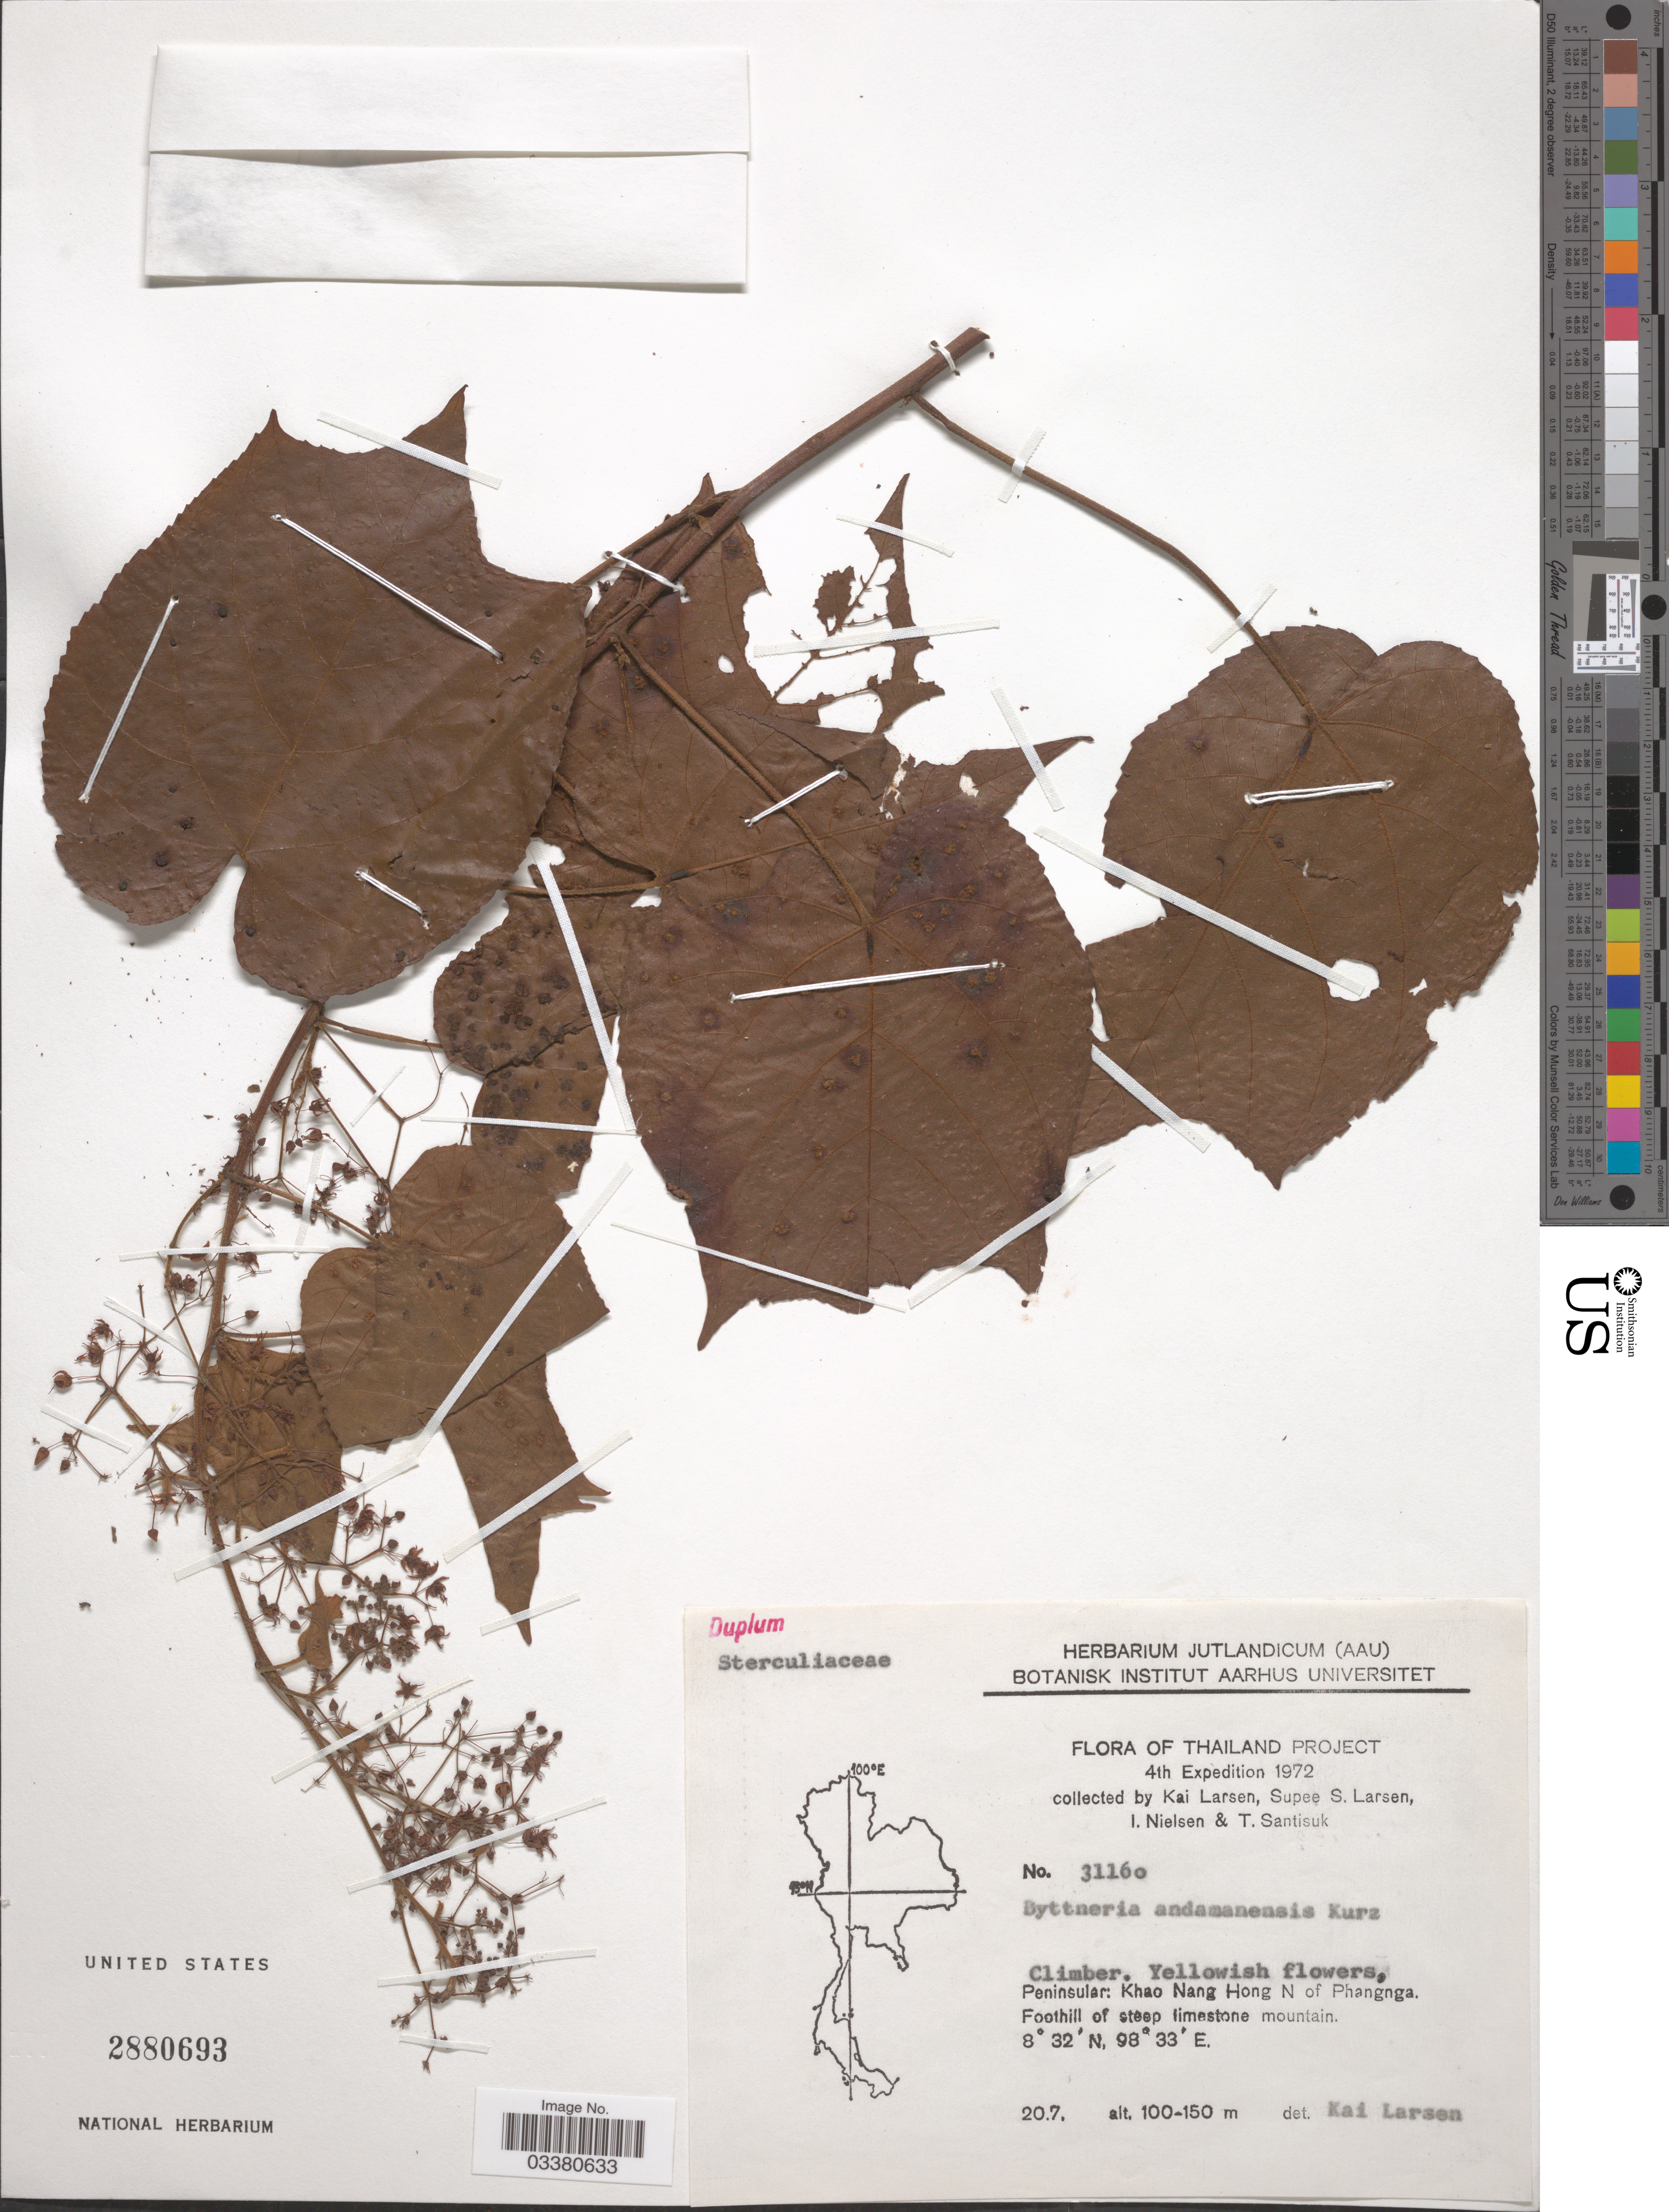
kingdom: Plantae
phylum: Tracheophyta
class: Magnoliopsida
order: Malvales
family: Malvaceae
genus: Byttneria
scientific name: Byttneria andamanensis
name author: Kurz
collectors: K. Larsen, S. Larsen, I. Nielsen & T. Santisuk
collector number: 31160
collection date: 1972-07-20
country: Thailand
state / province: Phang Nga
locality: Peninsular: Khao Nang Hong N of Phangnga. Foothill of steep limestone mountain.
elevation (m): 100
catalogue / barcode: US 2880693